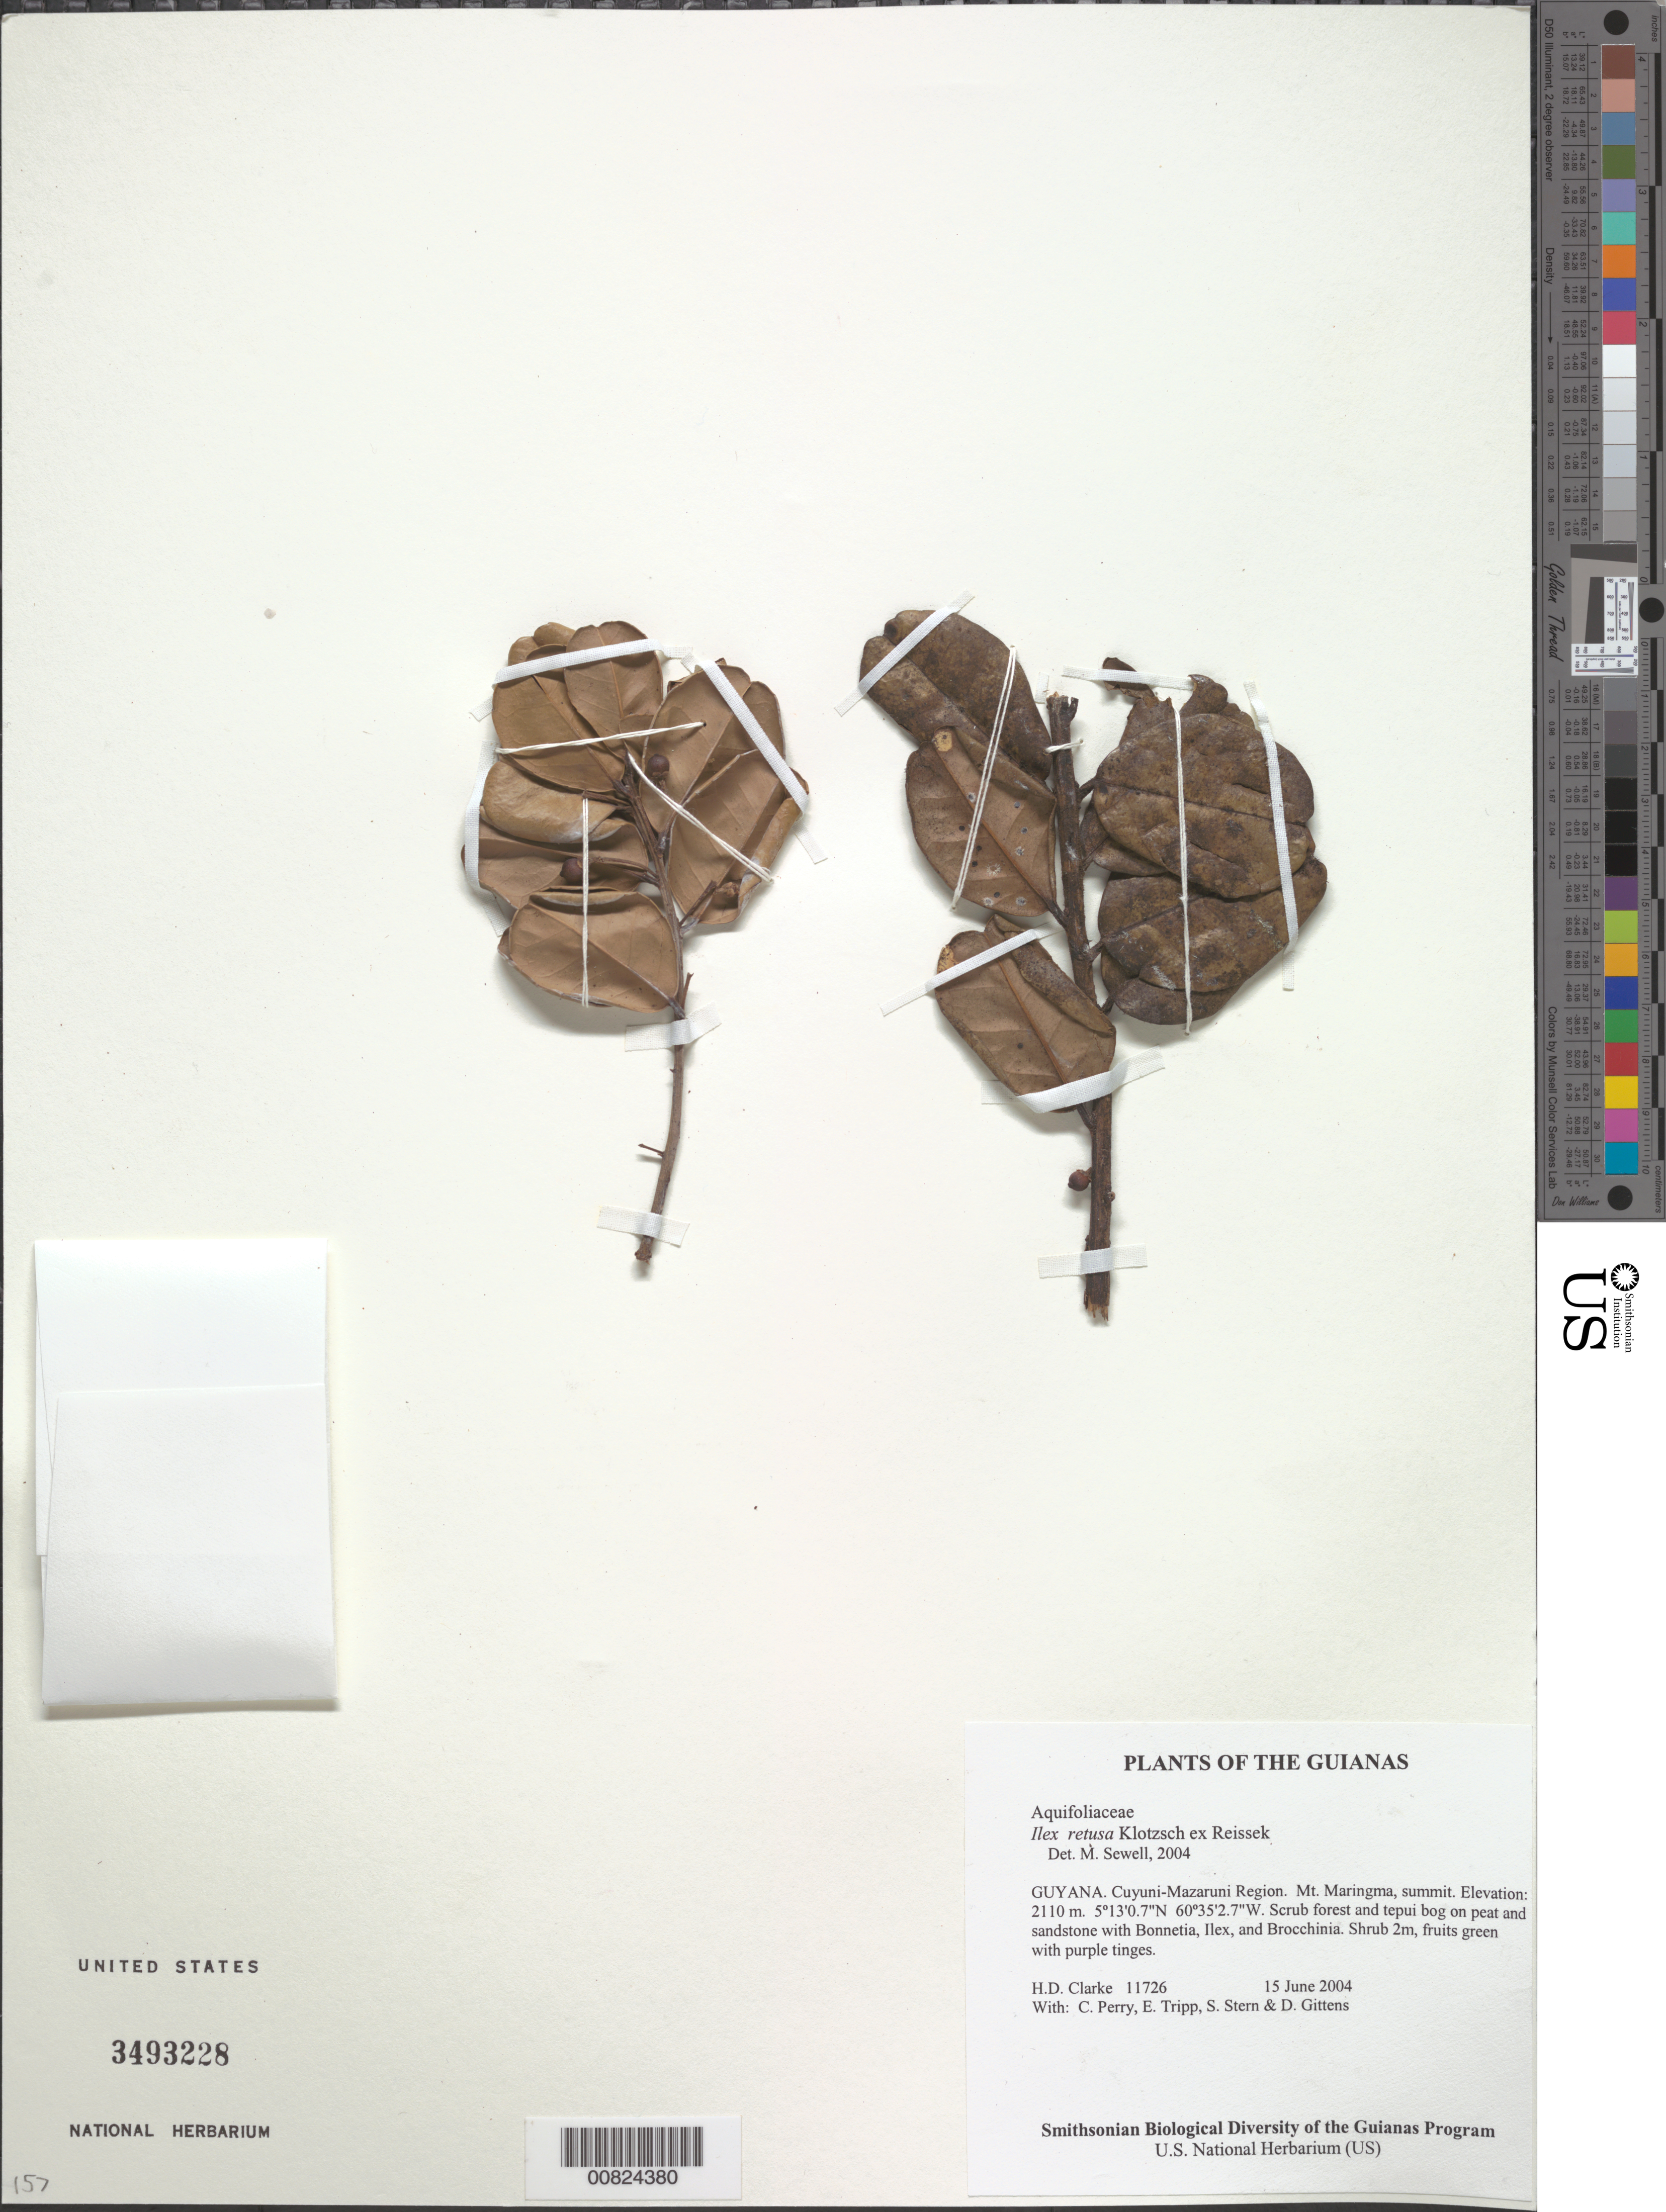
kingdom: Plantae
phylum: Tracheophyta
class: Magnoliopsida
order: Aquifoliales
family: Aquifoliaceae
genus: Ilex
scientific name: Ilex retusa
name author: Klotzsch ex Reissek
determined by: Sewell, M.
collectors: H. D. Clarke, C. Perry, E. Tripp, S. R. Stern & D. Gittens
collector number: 11726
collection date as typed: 15 June 2004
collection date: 2004-06-15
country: Guyana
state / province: Cuyuni-Mazaruni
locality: Mt. Maringma, summit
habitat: Scrub forest and tepui bog on peat and sandstone with Bonnetia, Ilex, and Brocchinia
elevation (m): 2110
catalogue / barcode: US 3493228